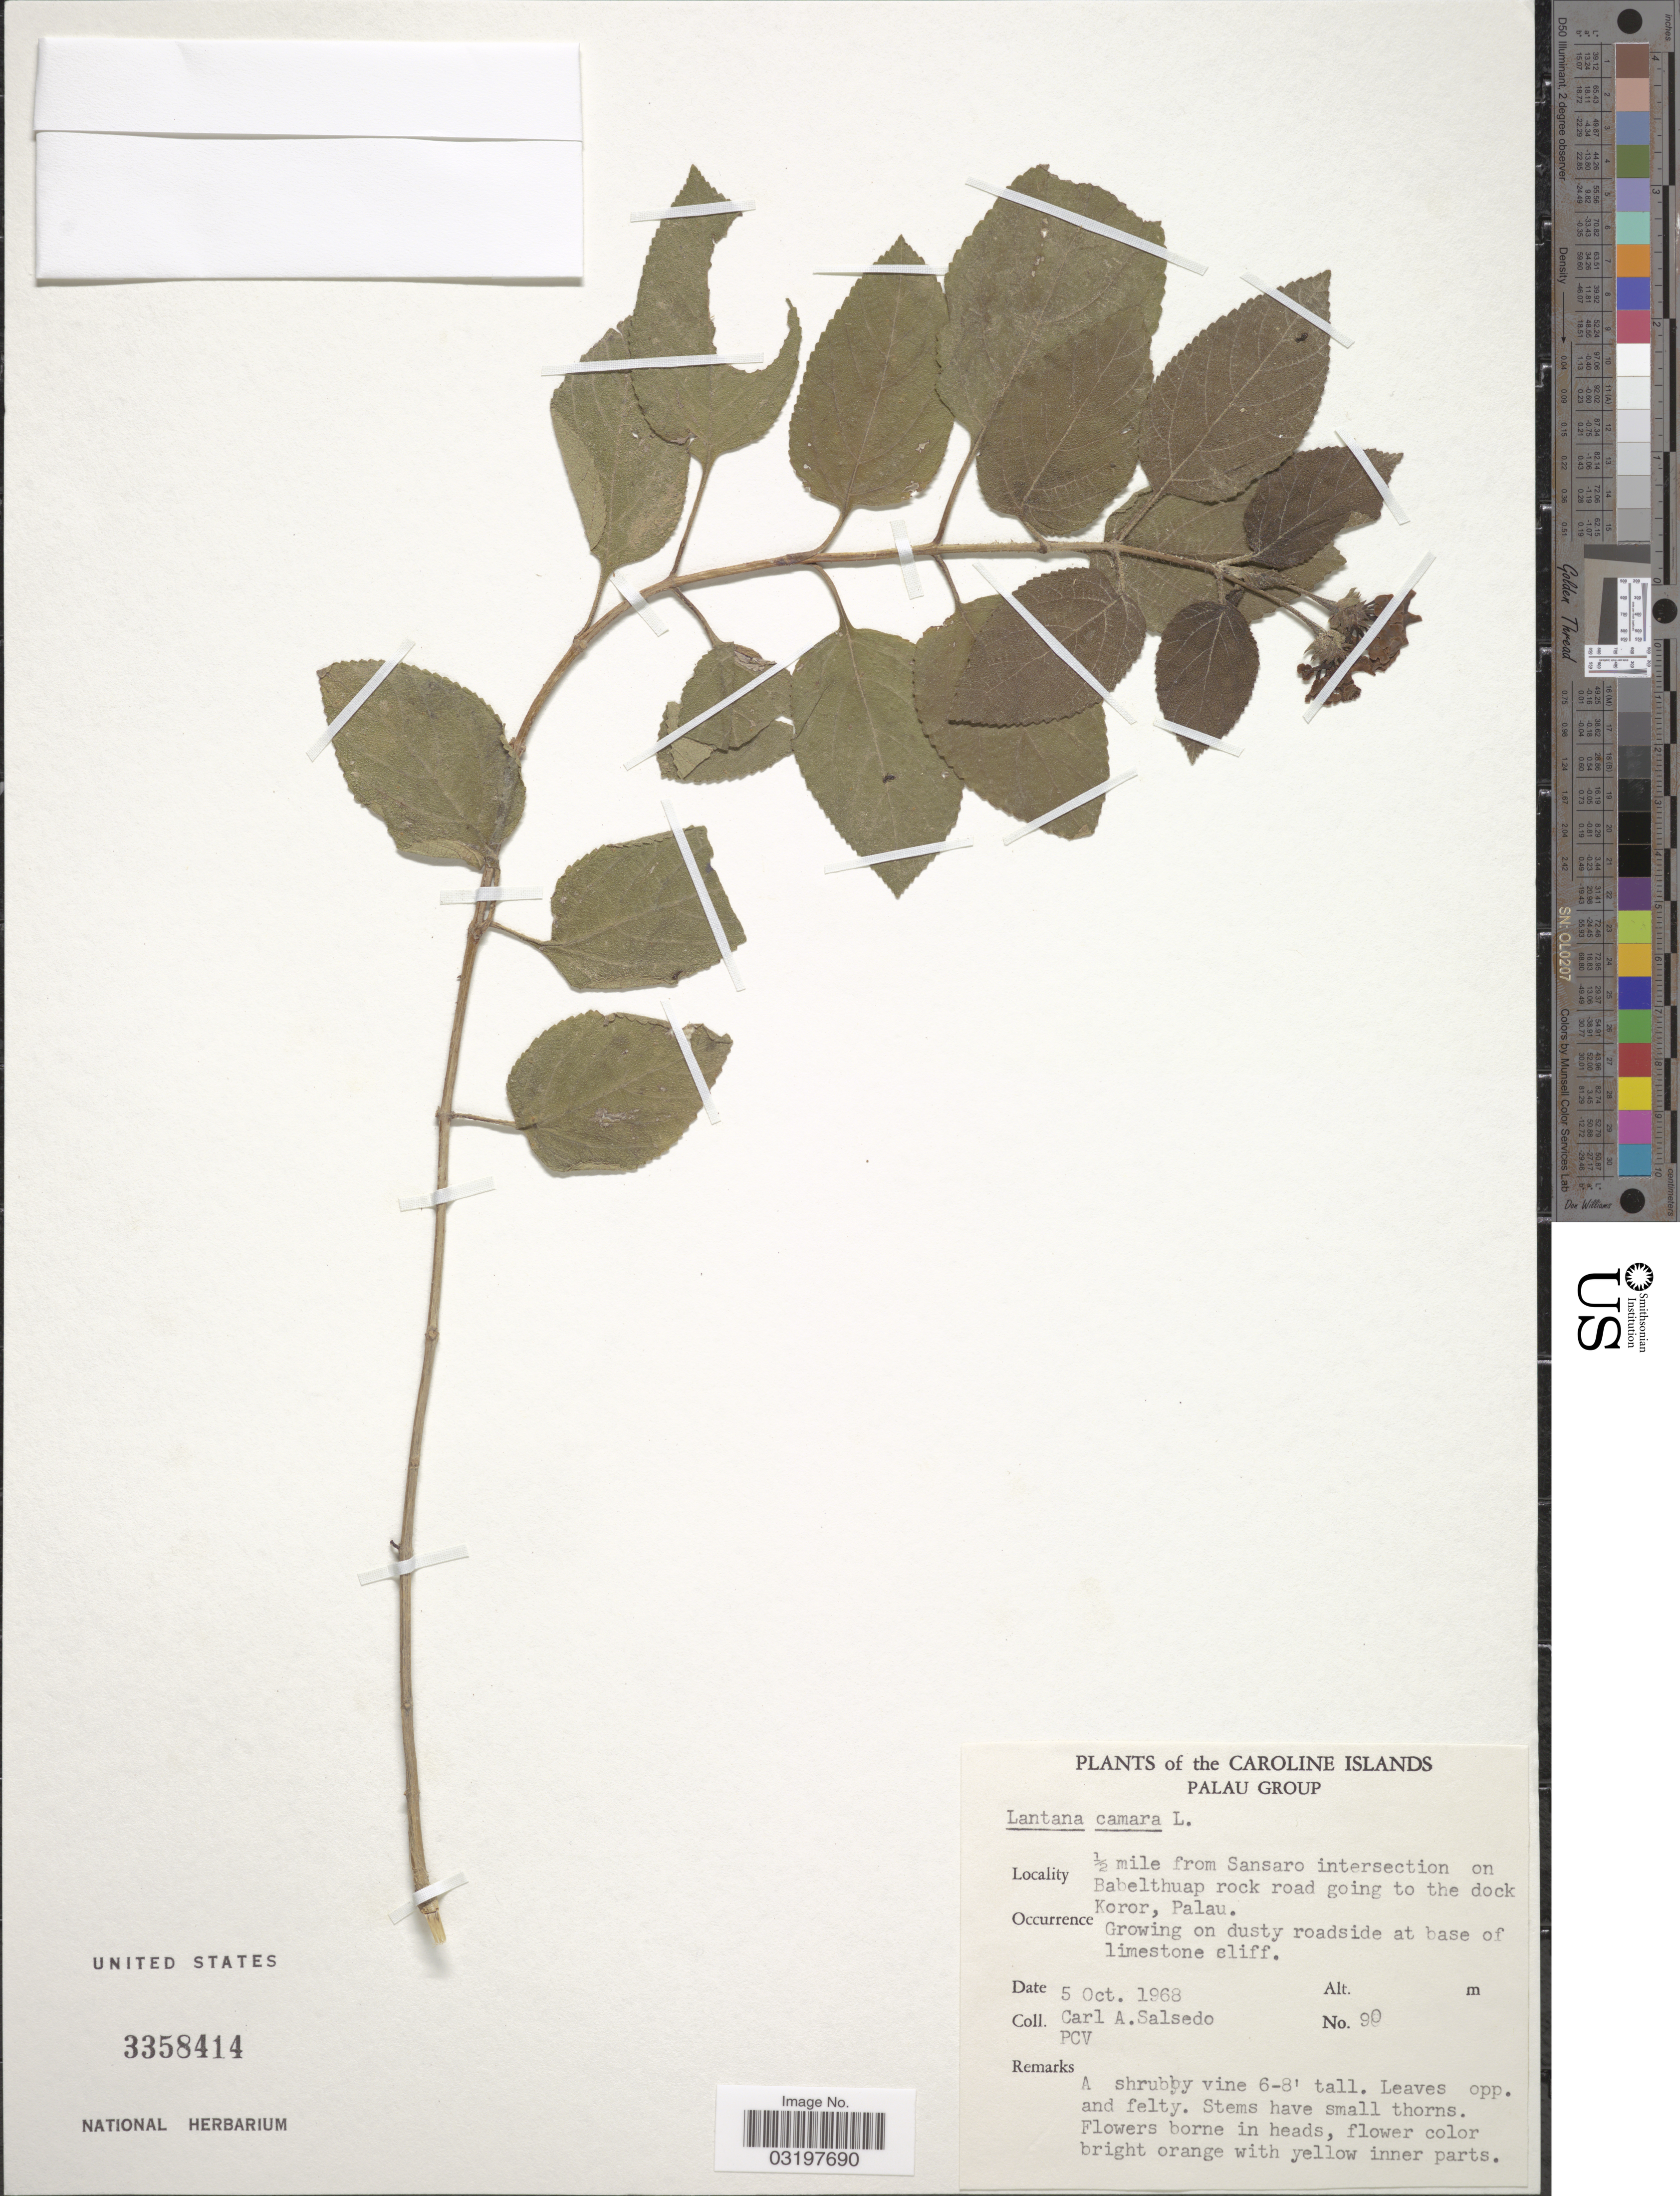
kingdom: Plantae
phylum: Tracheophyta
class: Magnoliopsida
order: Lamiales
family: Verbenaceae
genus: Lantana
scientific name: Lantana camara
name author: L.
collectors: C.A. Salsedo & P.C.V.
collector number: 90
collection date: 1968-10-05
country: Palau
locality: The Caroline Islands, Palau Group, ½ mile from Sansaro intersection on Babelthuap rock road going to the dock Koror, Palau.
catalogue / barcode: US 3358414